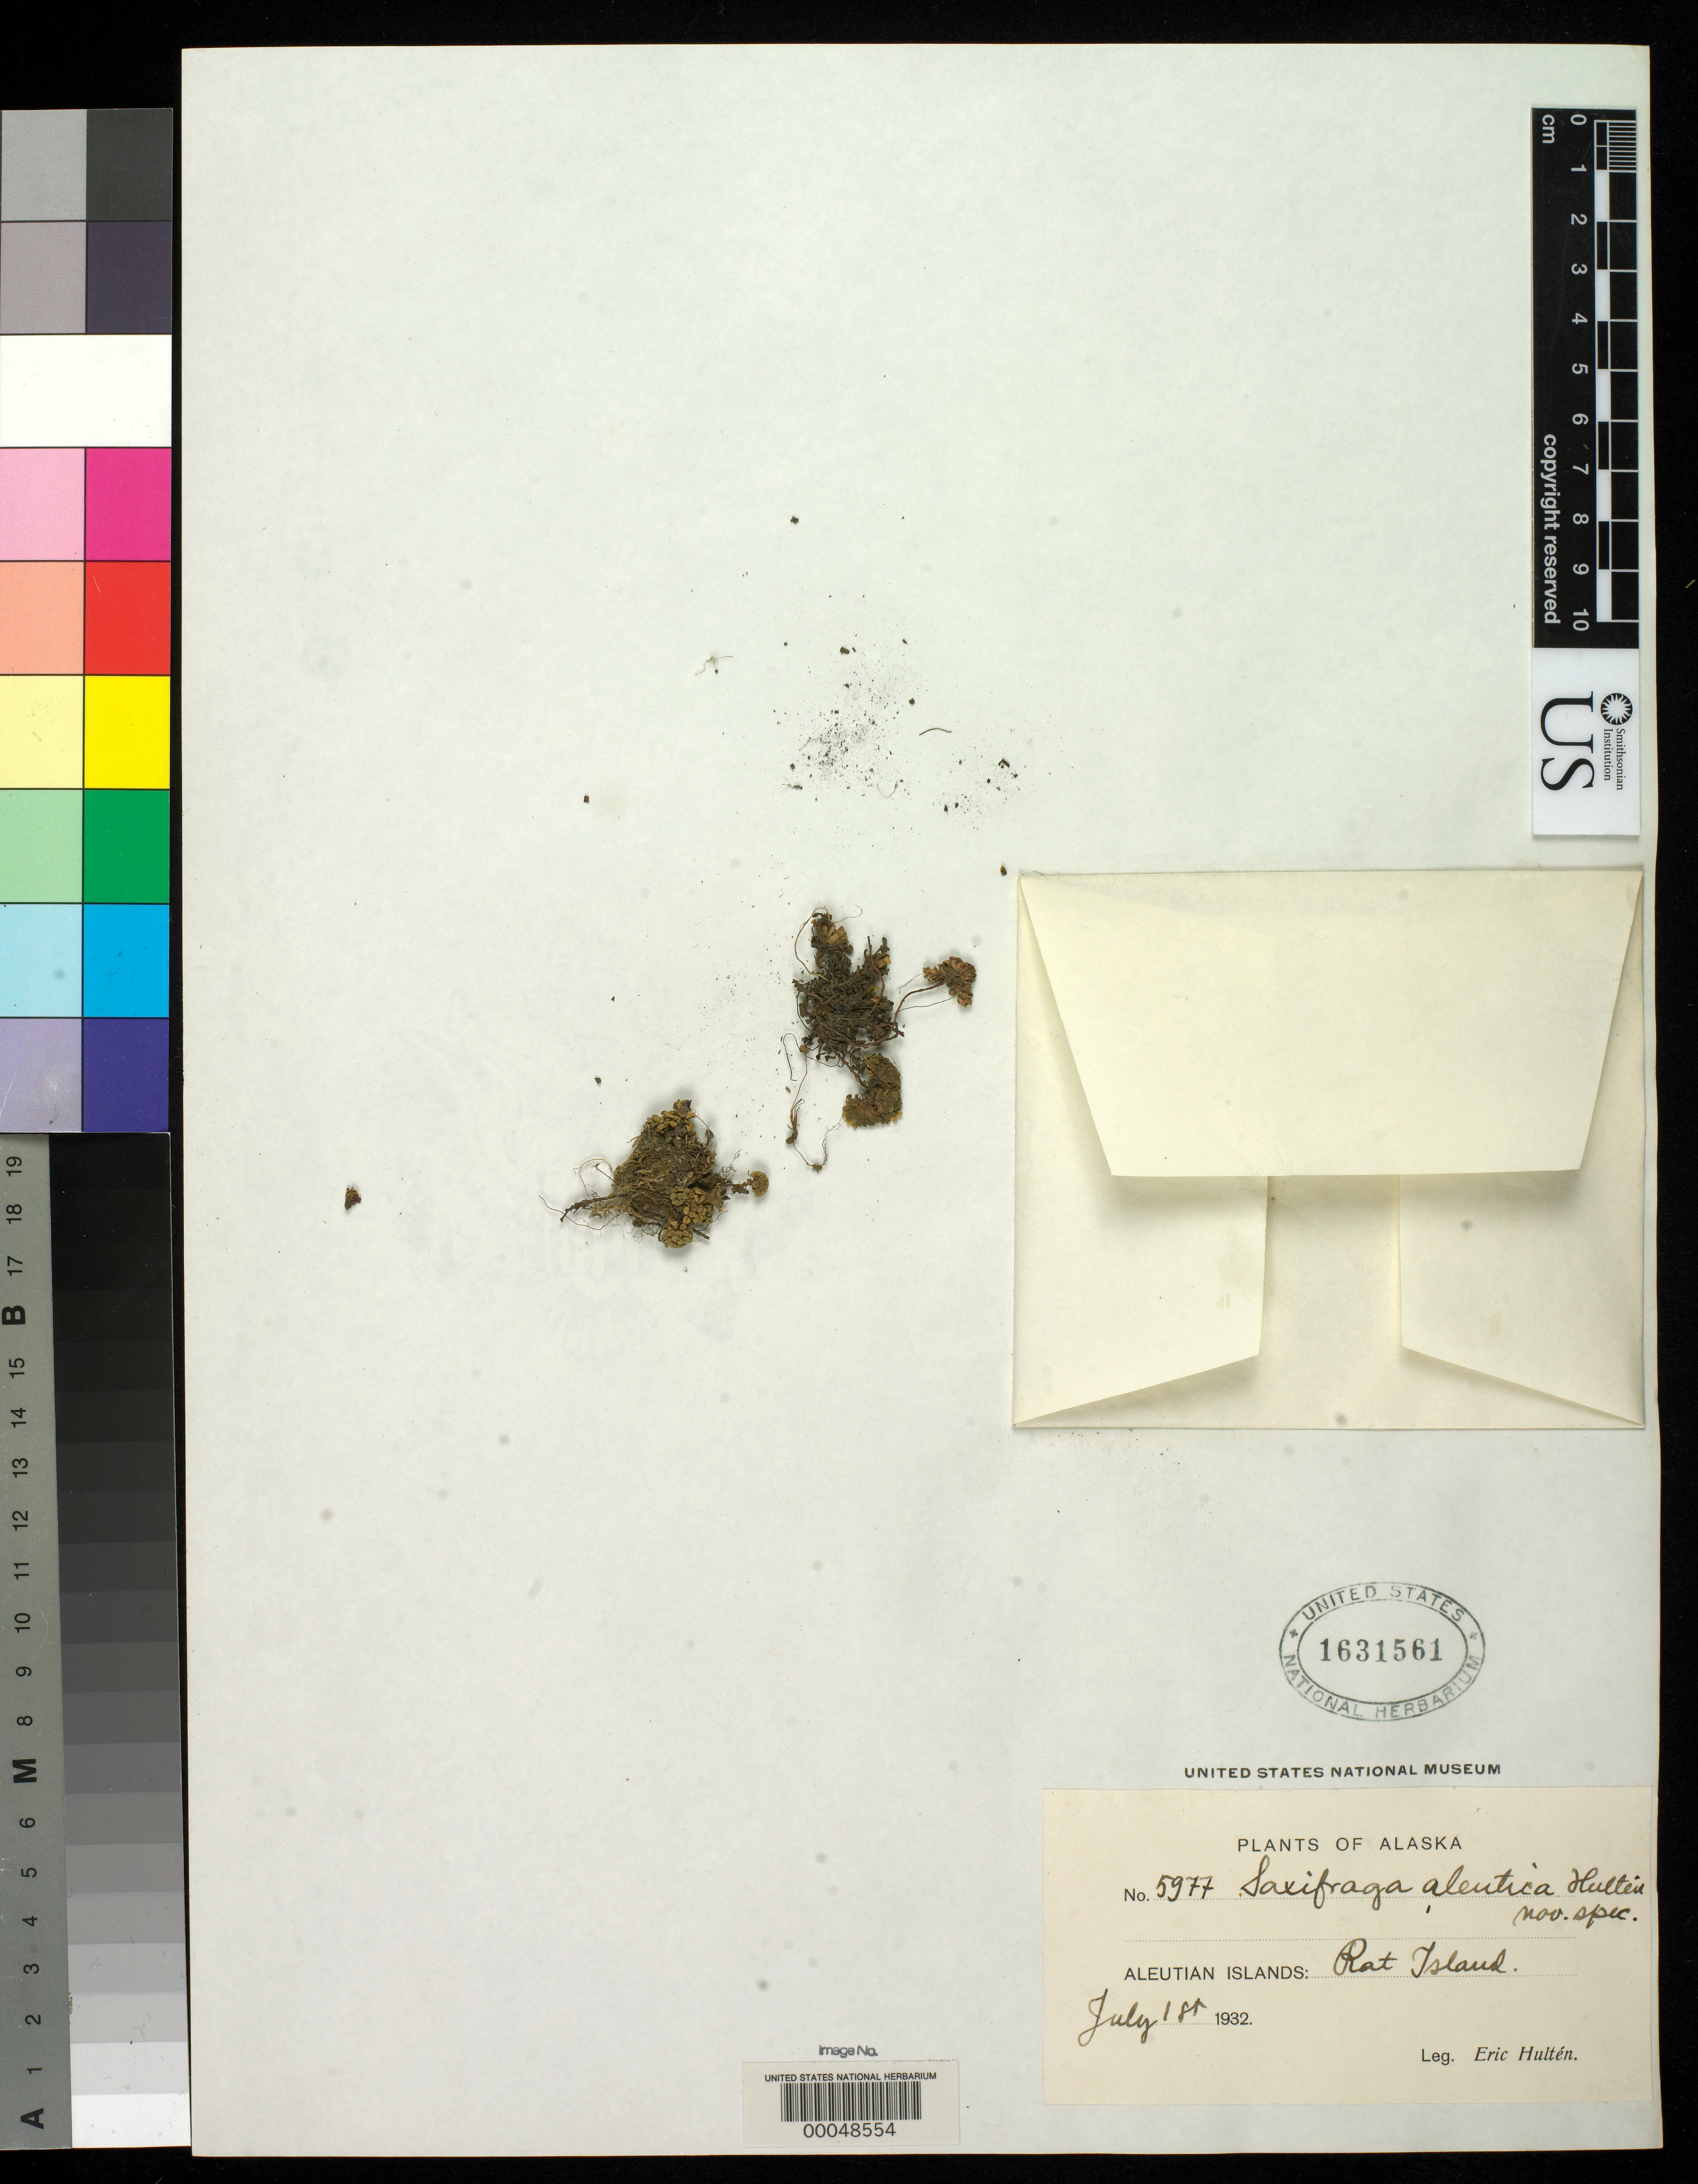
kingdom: Plantae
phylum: Tracheophyta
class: Magnoliopsida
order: Saxifragales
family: Saxifragaceae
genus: Saxifraga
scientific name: Saxifraga aleutica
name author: Hultén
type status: Syntype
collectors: E. G. Hultén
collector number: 5977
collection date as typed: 01 Jul 1932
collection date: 1932-07-01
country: United States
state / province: Alaska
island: Rat Island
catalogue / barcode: US 1631561